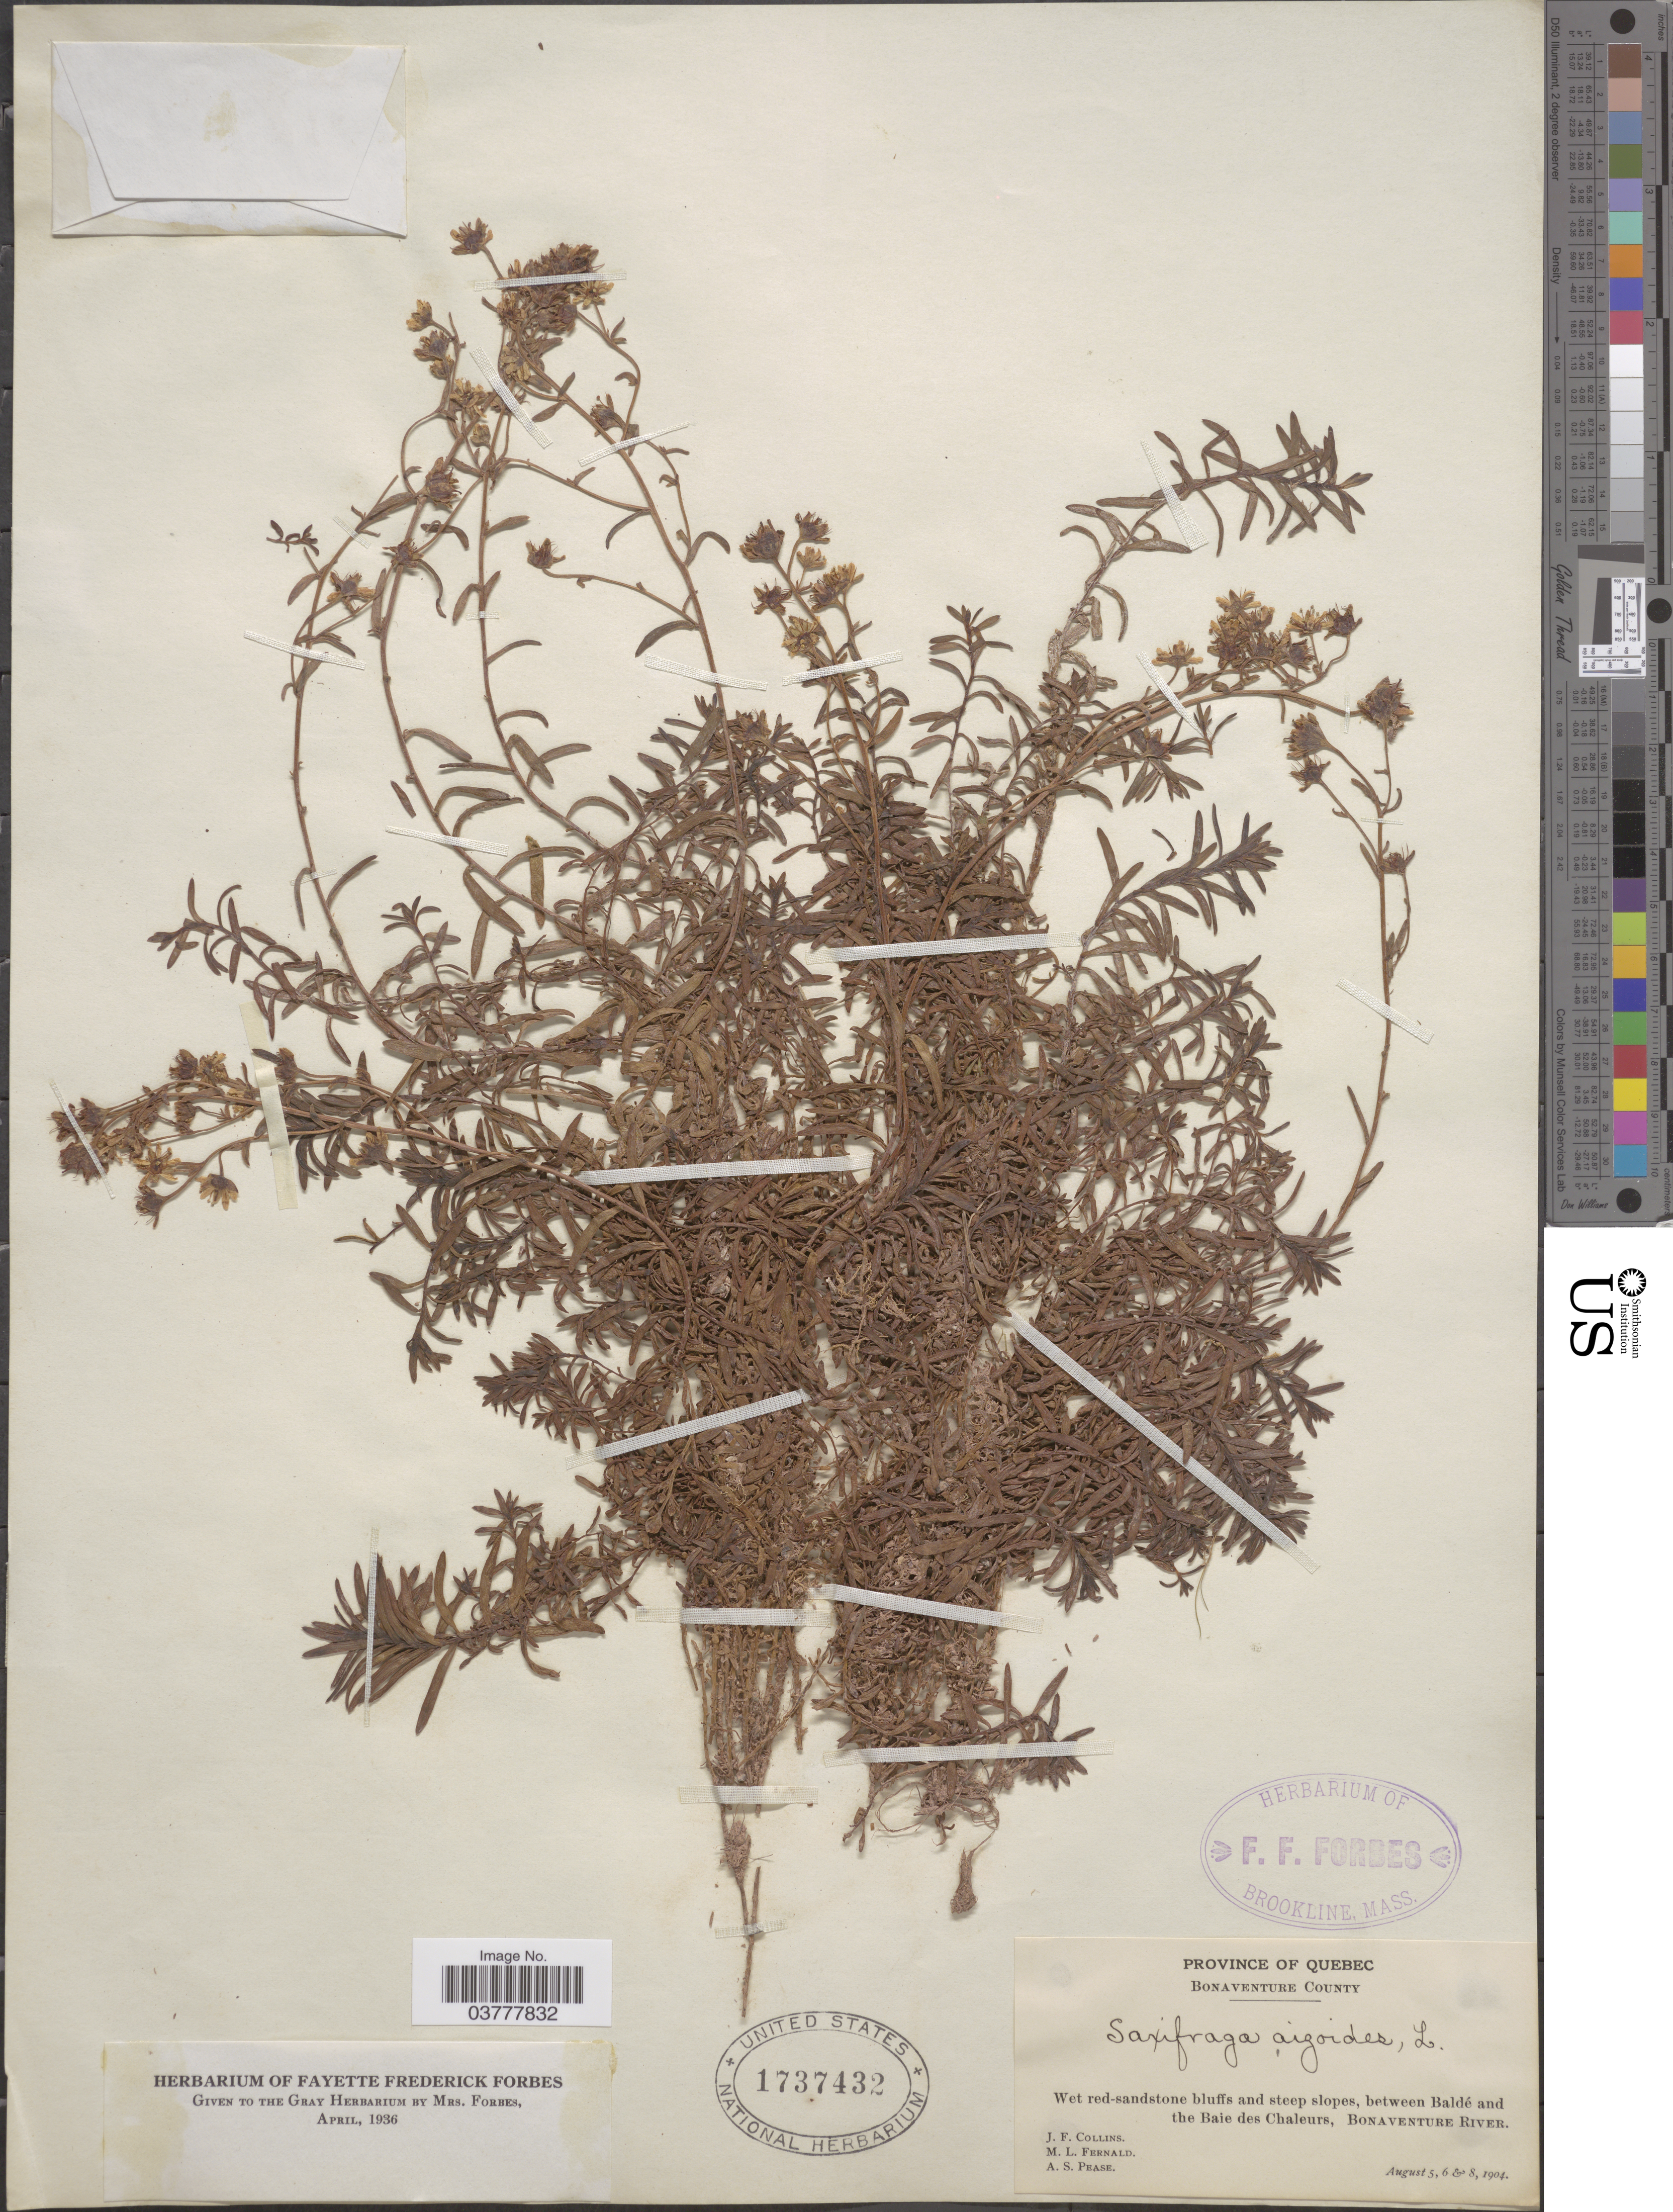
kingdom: Plantae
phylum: Tracheophyta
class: Magnoliopsida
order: Saxifragales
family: Saxifragaceae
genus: Saxifraga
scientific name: Saxifraga aizoides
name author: L.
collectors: J. Collins, M. L. Fernald & A. S. Pease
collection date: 1904-08-05/1904-08-08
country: Canada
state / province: Quebec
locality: Bonaventure County. Wet red-sandstone bluffs and steep slopes, between Baldé and the Baie des Chaleurs, Bonaventure River.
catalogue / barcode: US 1737432